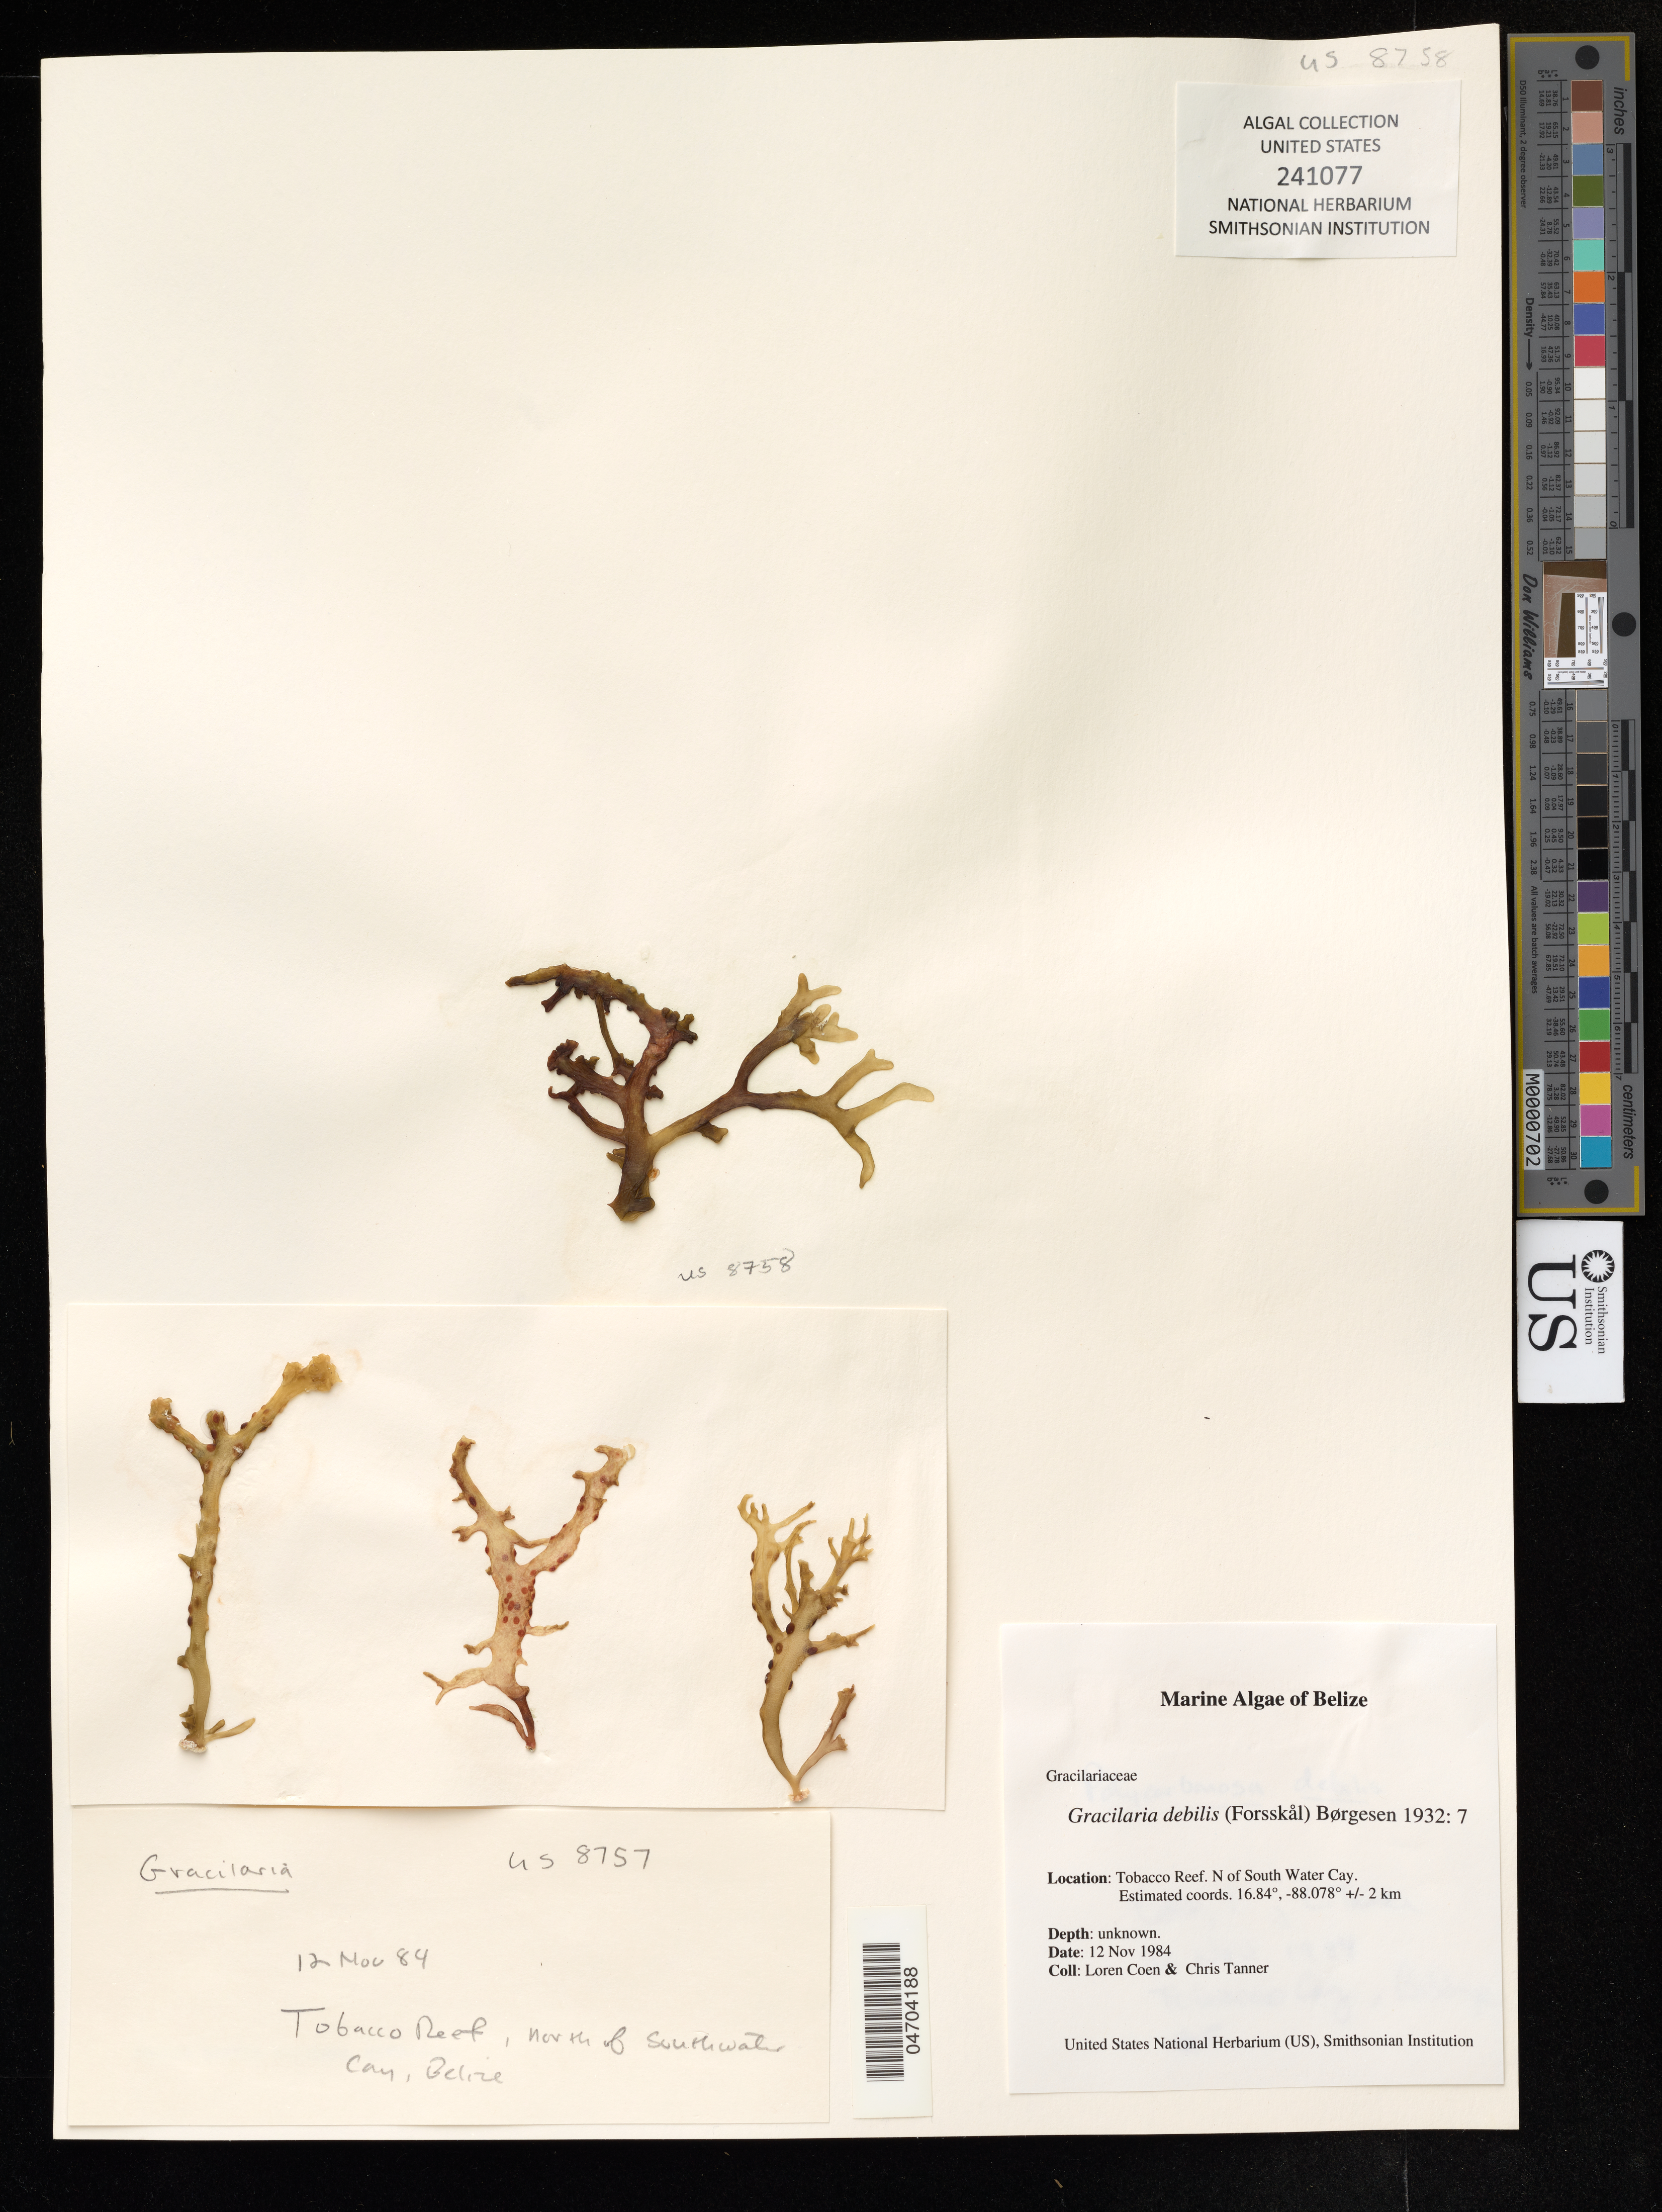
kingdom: Plantae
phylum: Rhodophyta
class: Florideophyceae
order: Gracilariales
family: Gracilariaceae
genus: Gracilaria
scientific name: Gracilaria debilis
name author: (Forssk.) Børgesen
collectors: L. Coen & C. Tanner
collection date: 1984-11-12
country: Belize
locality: Tobacco Reef. N of South Water Cay.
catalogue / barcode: US 241077